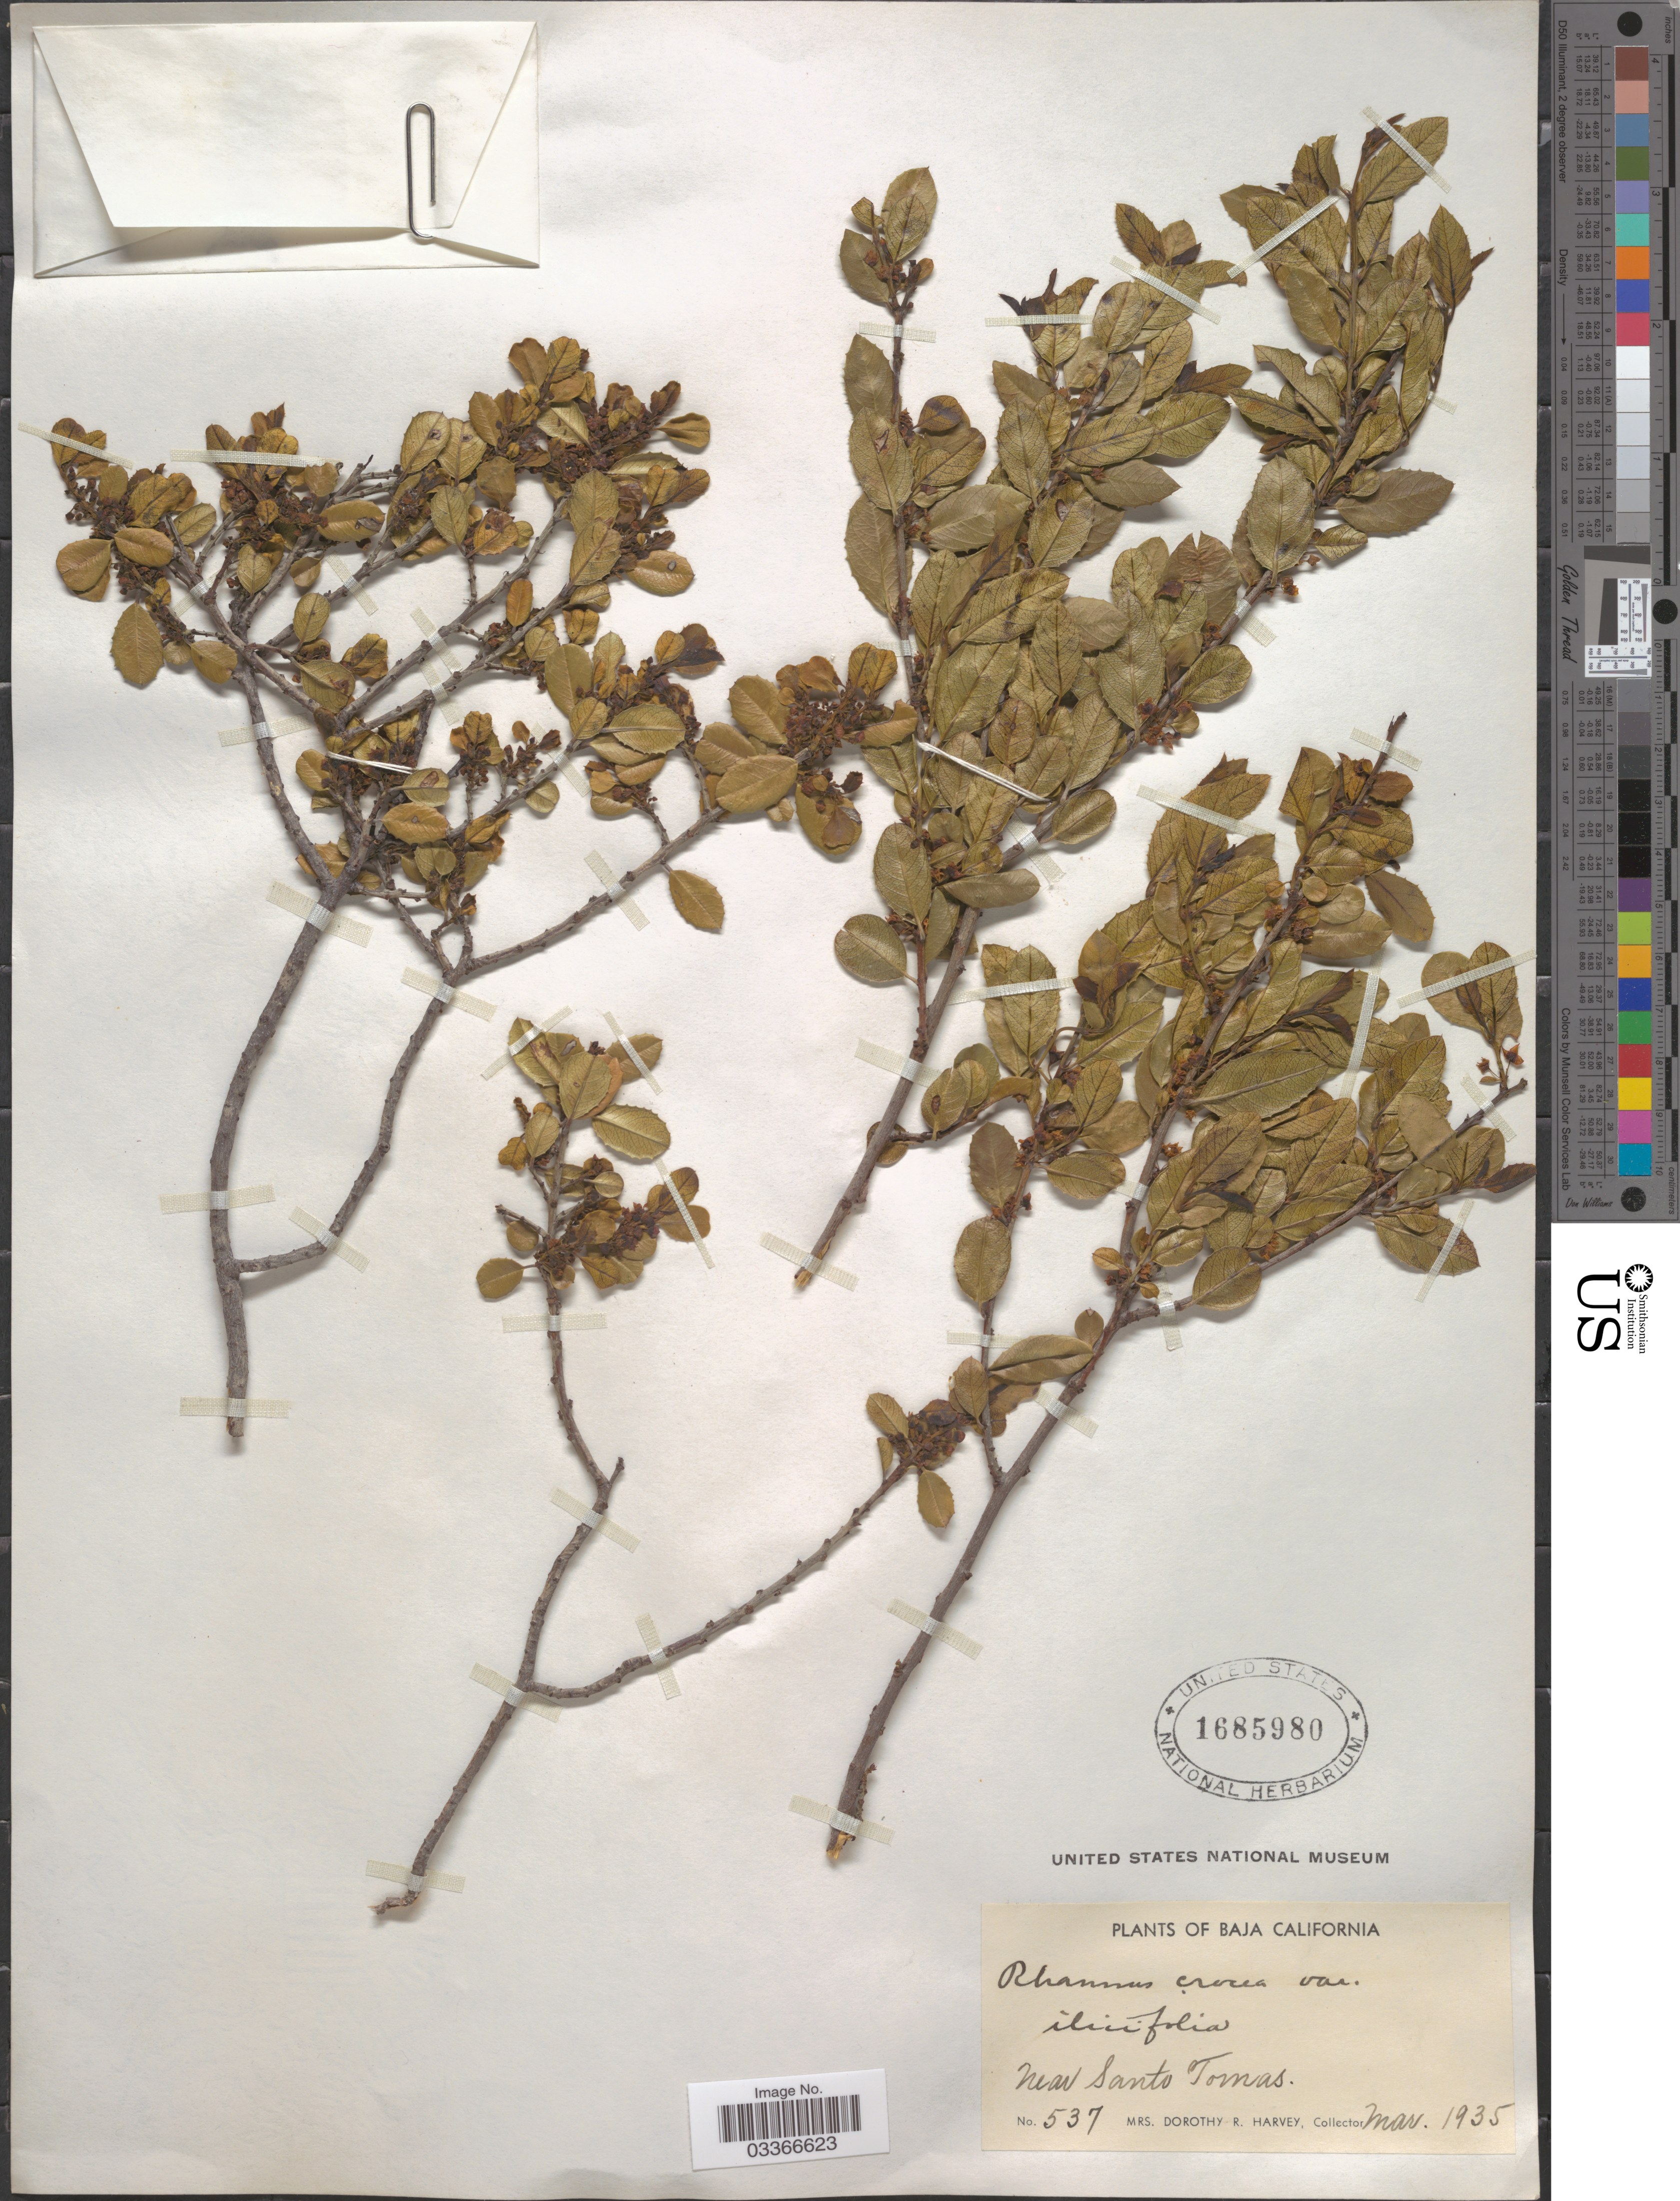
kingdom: Plantae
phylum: Tracheophyta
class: Magnoliopsida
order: Rosales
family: Rhamnaceae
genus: Rhamnus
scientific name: Rhamnus crocea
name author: Nutt.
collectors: Harvey, Mrs. D. R.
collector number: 537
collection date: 1935-03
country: Mexico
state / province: Baja California Norte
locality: Near Santo Tomas.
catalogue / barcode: US 1685980